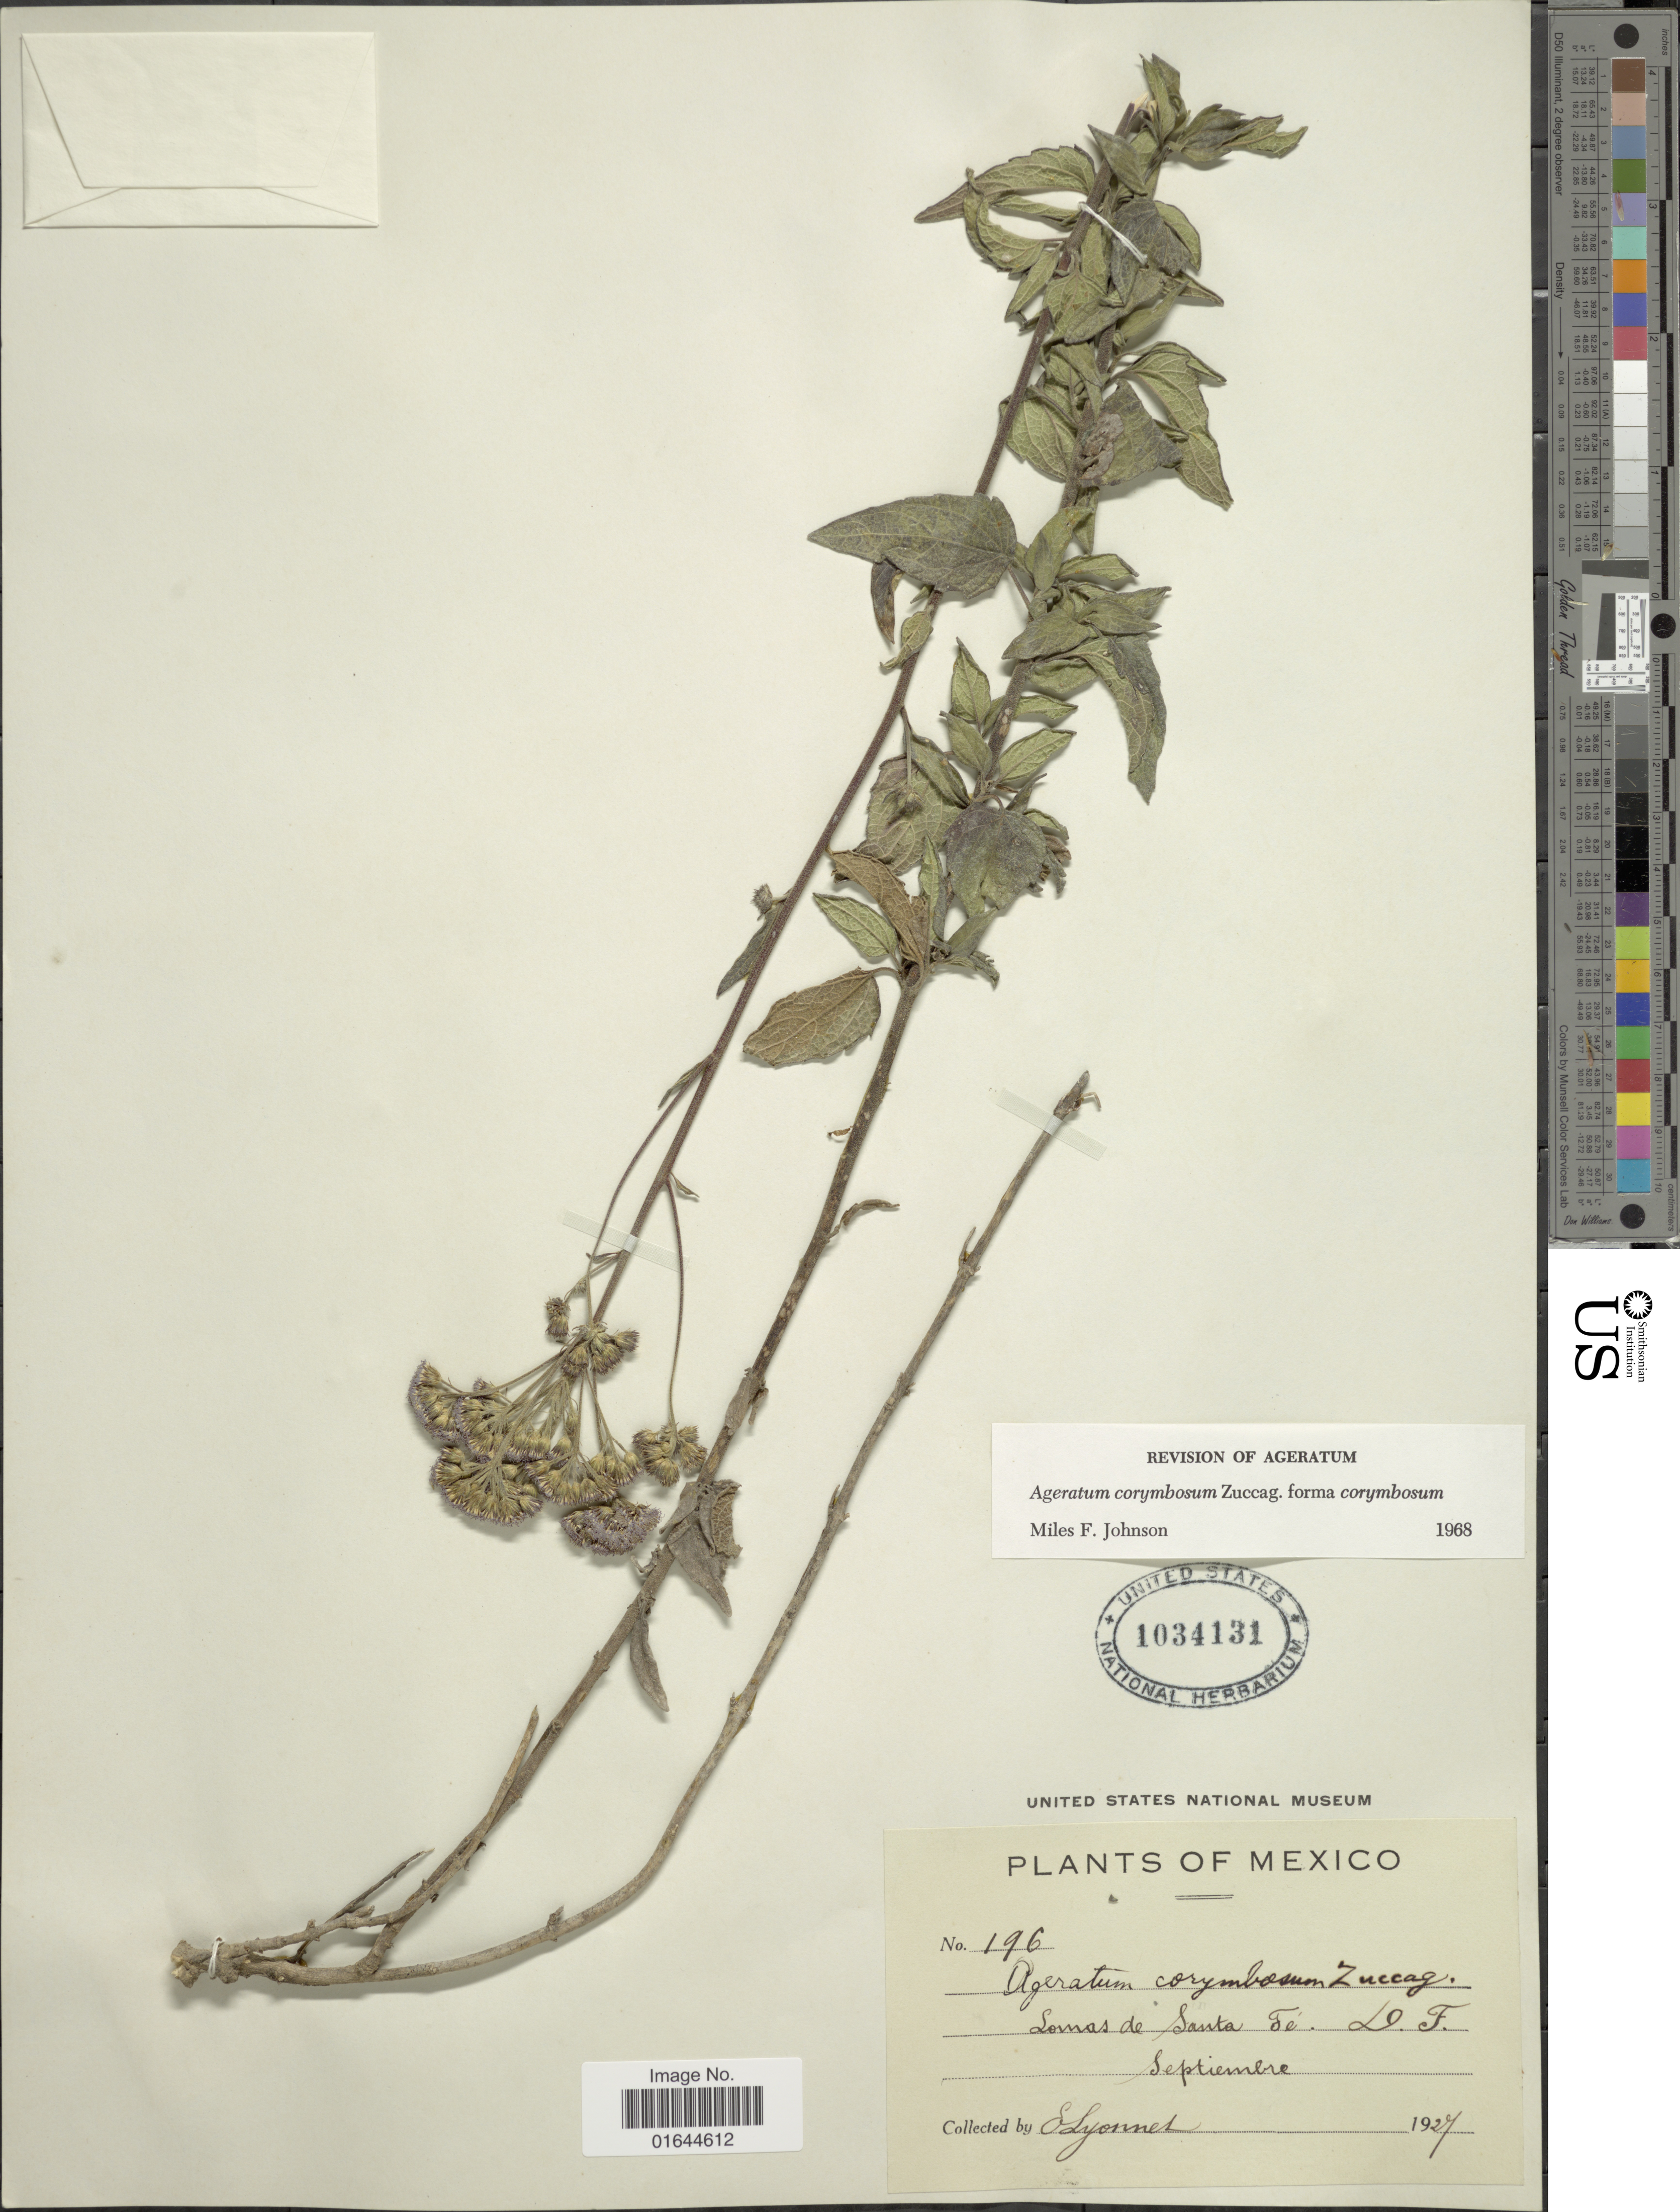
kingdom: Plantae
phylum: Tracheophyta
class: Magnoliopsida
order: Asterales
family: Asteraceae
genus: Ageratum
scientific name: Ageratum corymbosum f. corymbosum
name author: Zuccagni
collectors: E. Lyonnet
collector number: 196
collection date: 1927-09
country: Mexico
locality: Lomas de Santa Fe. D. F.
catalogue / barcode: US 1034131